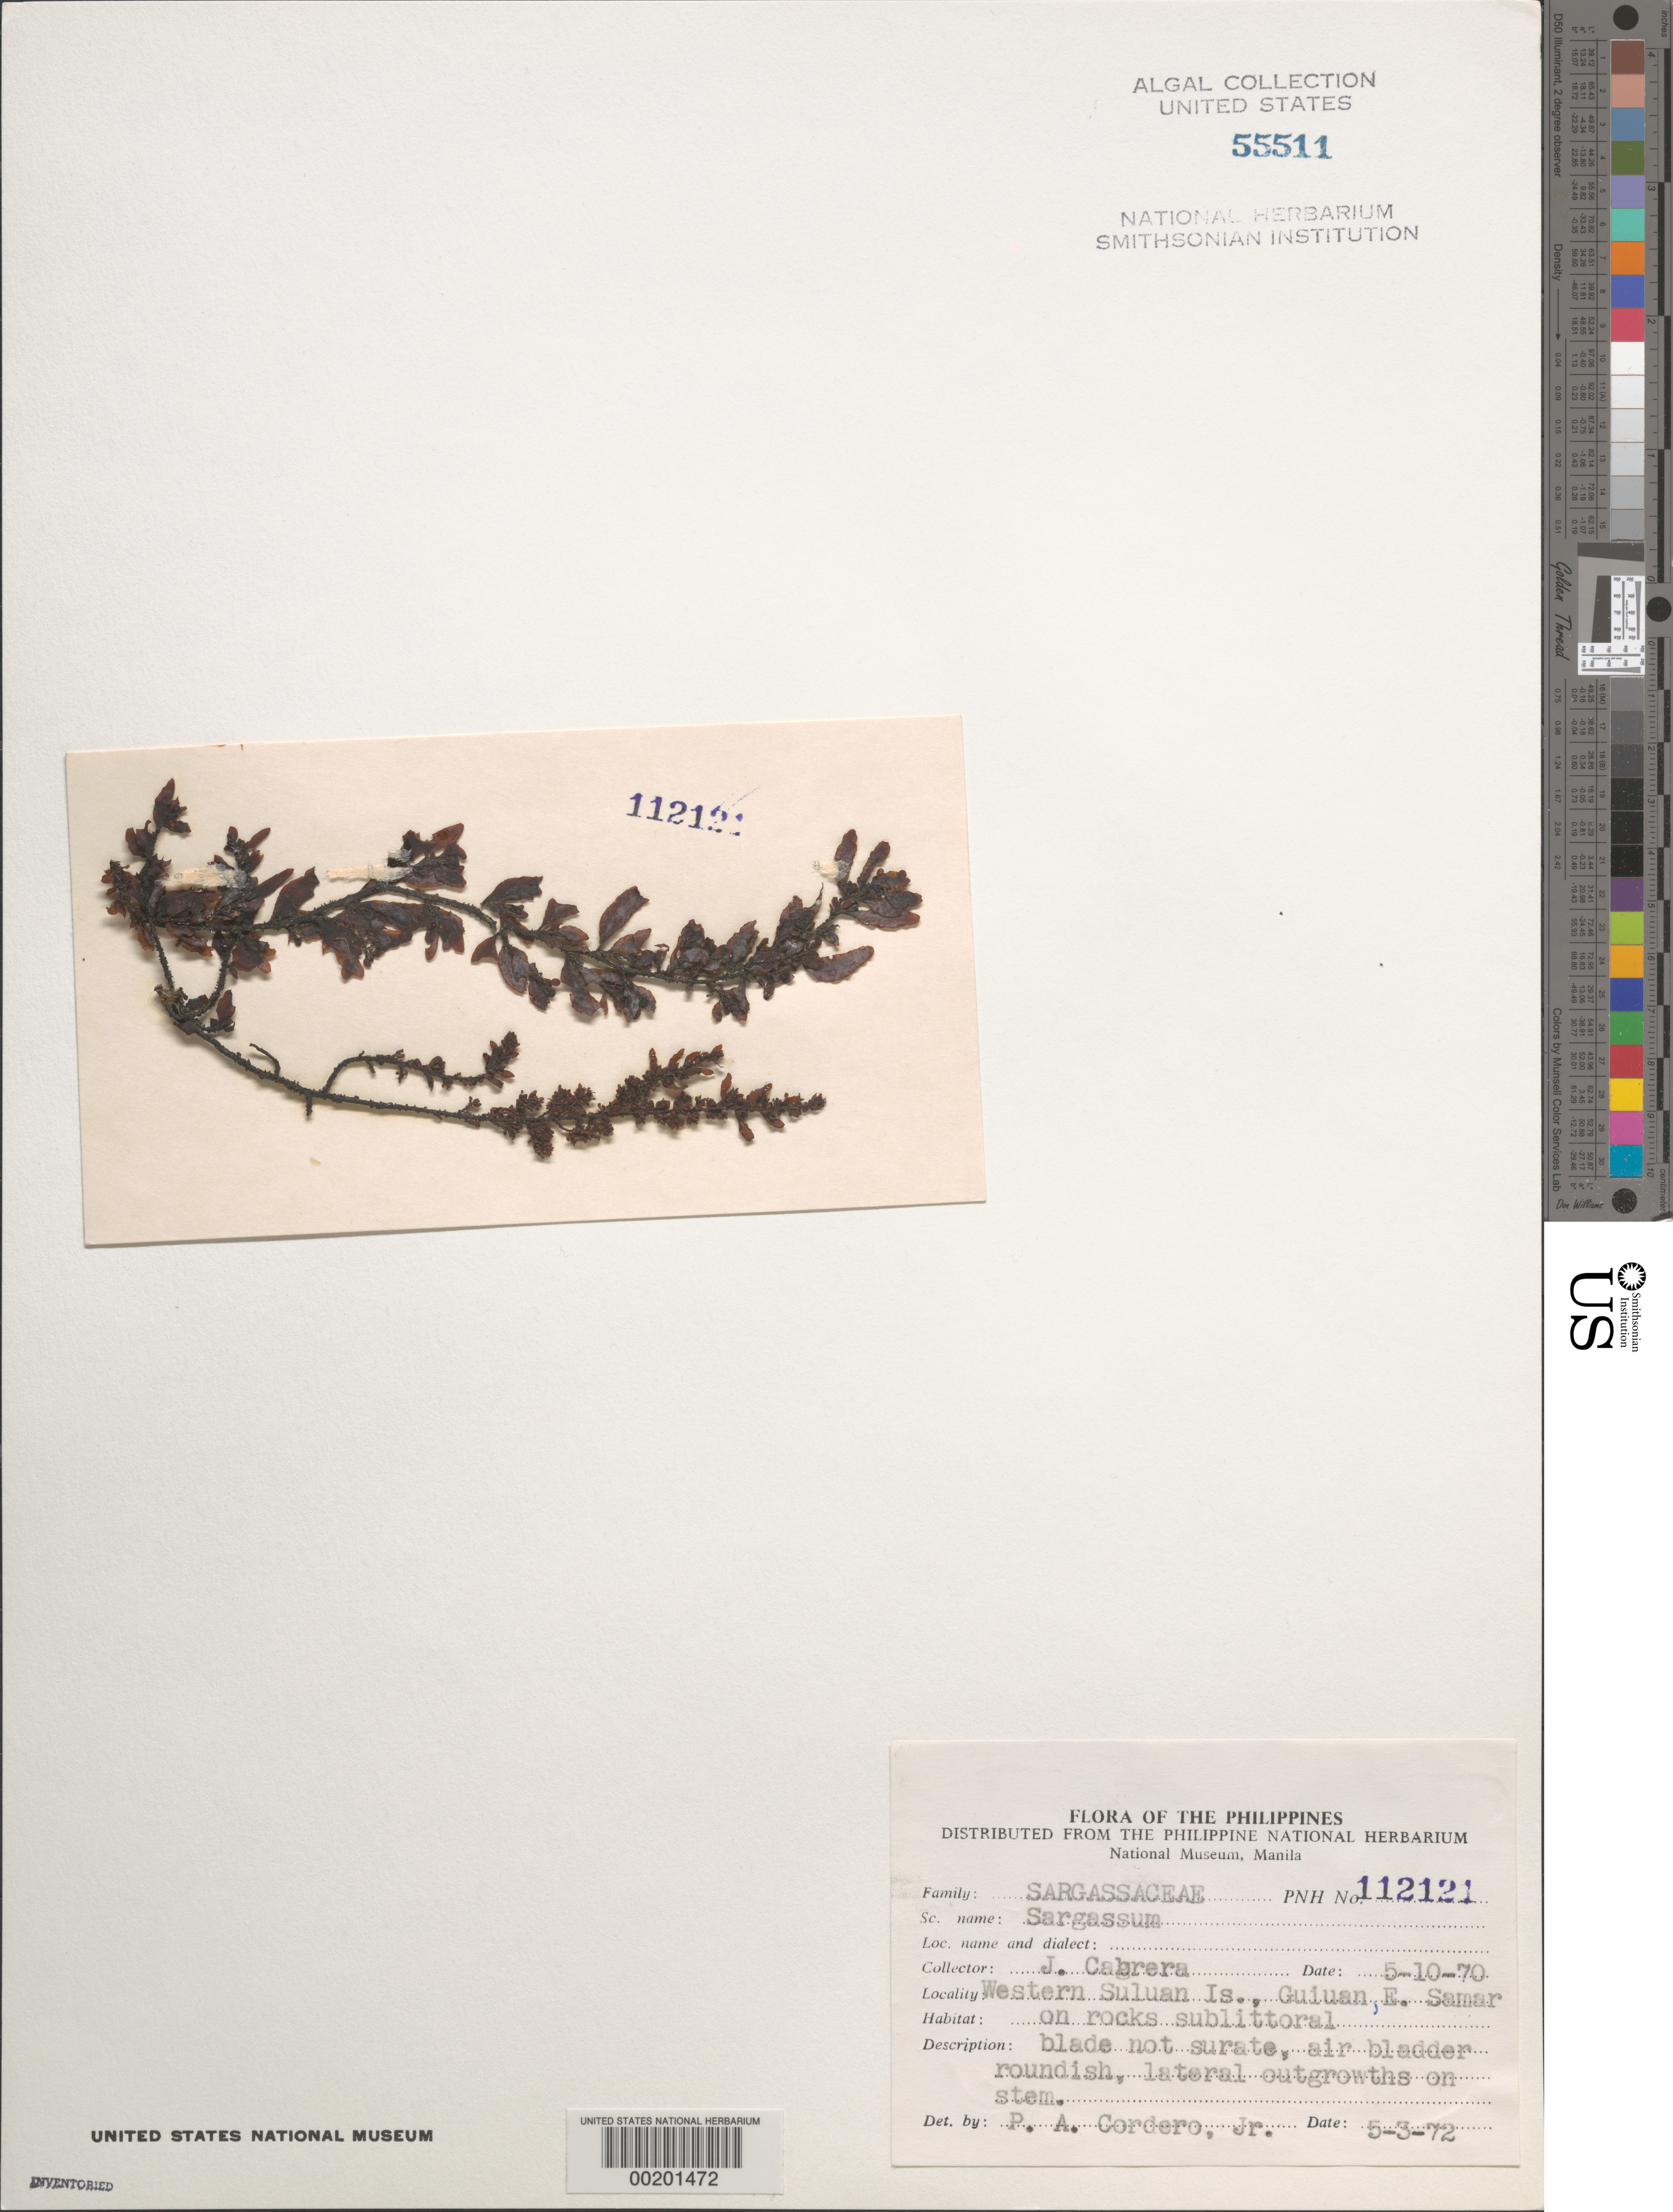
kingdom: Chromista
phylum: Ochrophyta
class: Phaeophyceae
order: Fucales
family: Sargassaceae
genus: Sargassum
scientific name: Sargassum sp.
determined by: Cordero, P. A., Jr.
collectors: J. Cabrera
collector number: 112121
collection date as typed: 10 May 1970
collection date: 1970-05-10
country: Philippines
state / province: Eastern Visayas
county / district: Eastern Samar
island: Suluan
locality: Guiuan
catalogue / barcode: US 55511